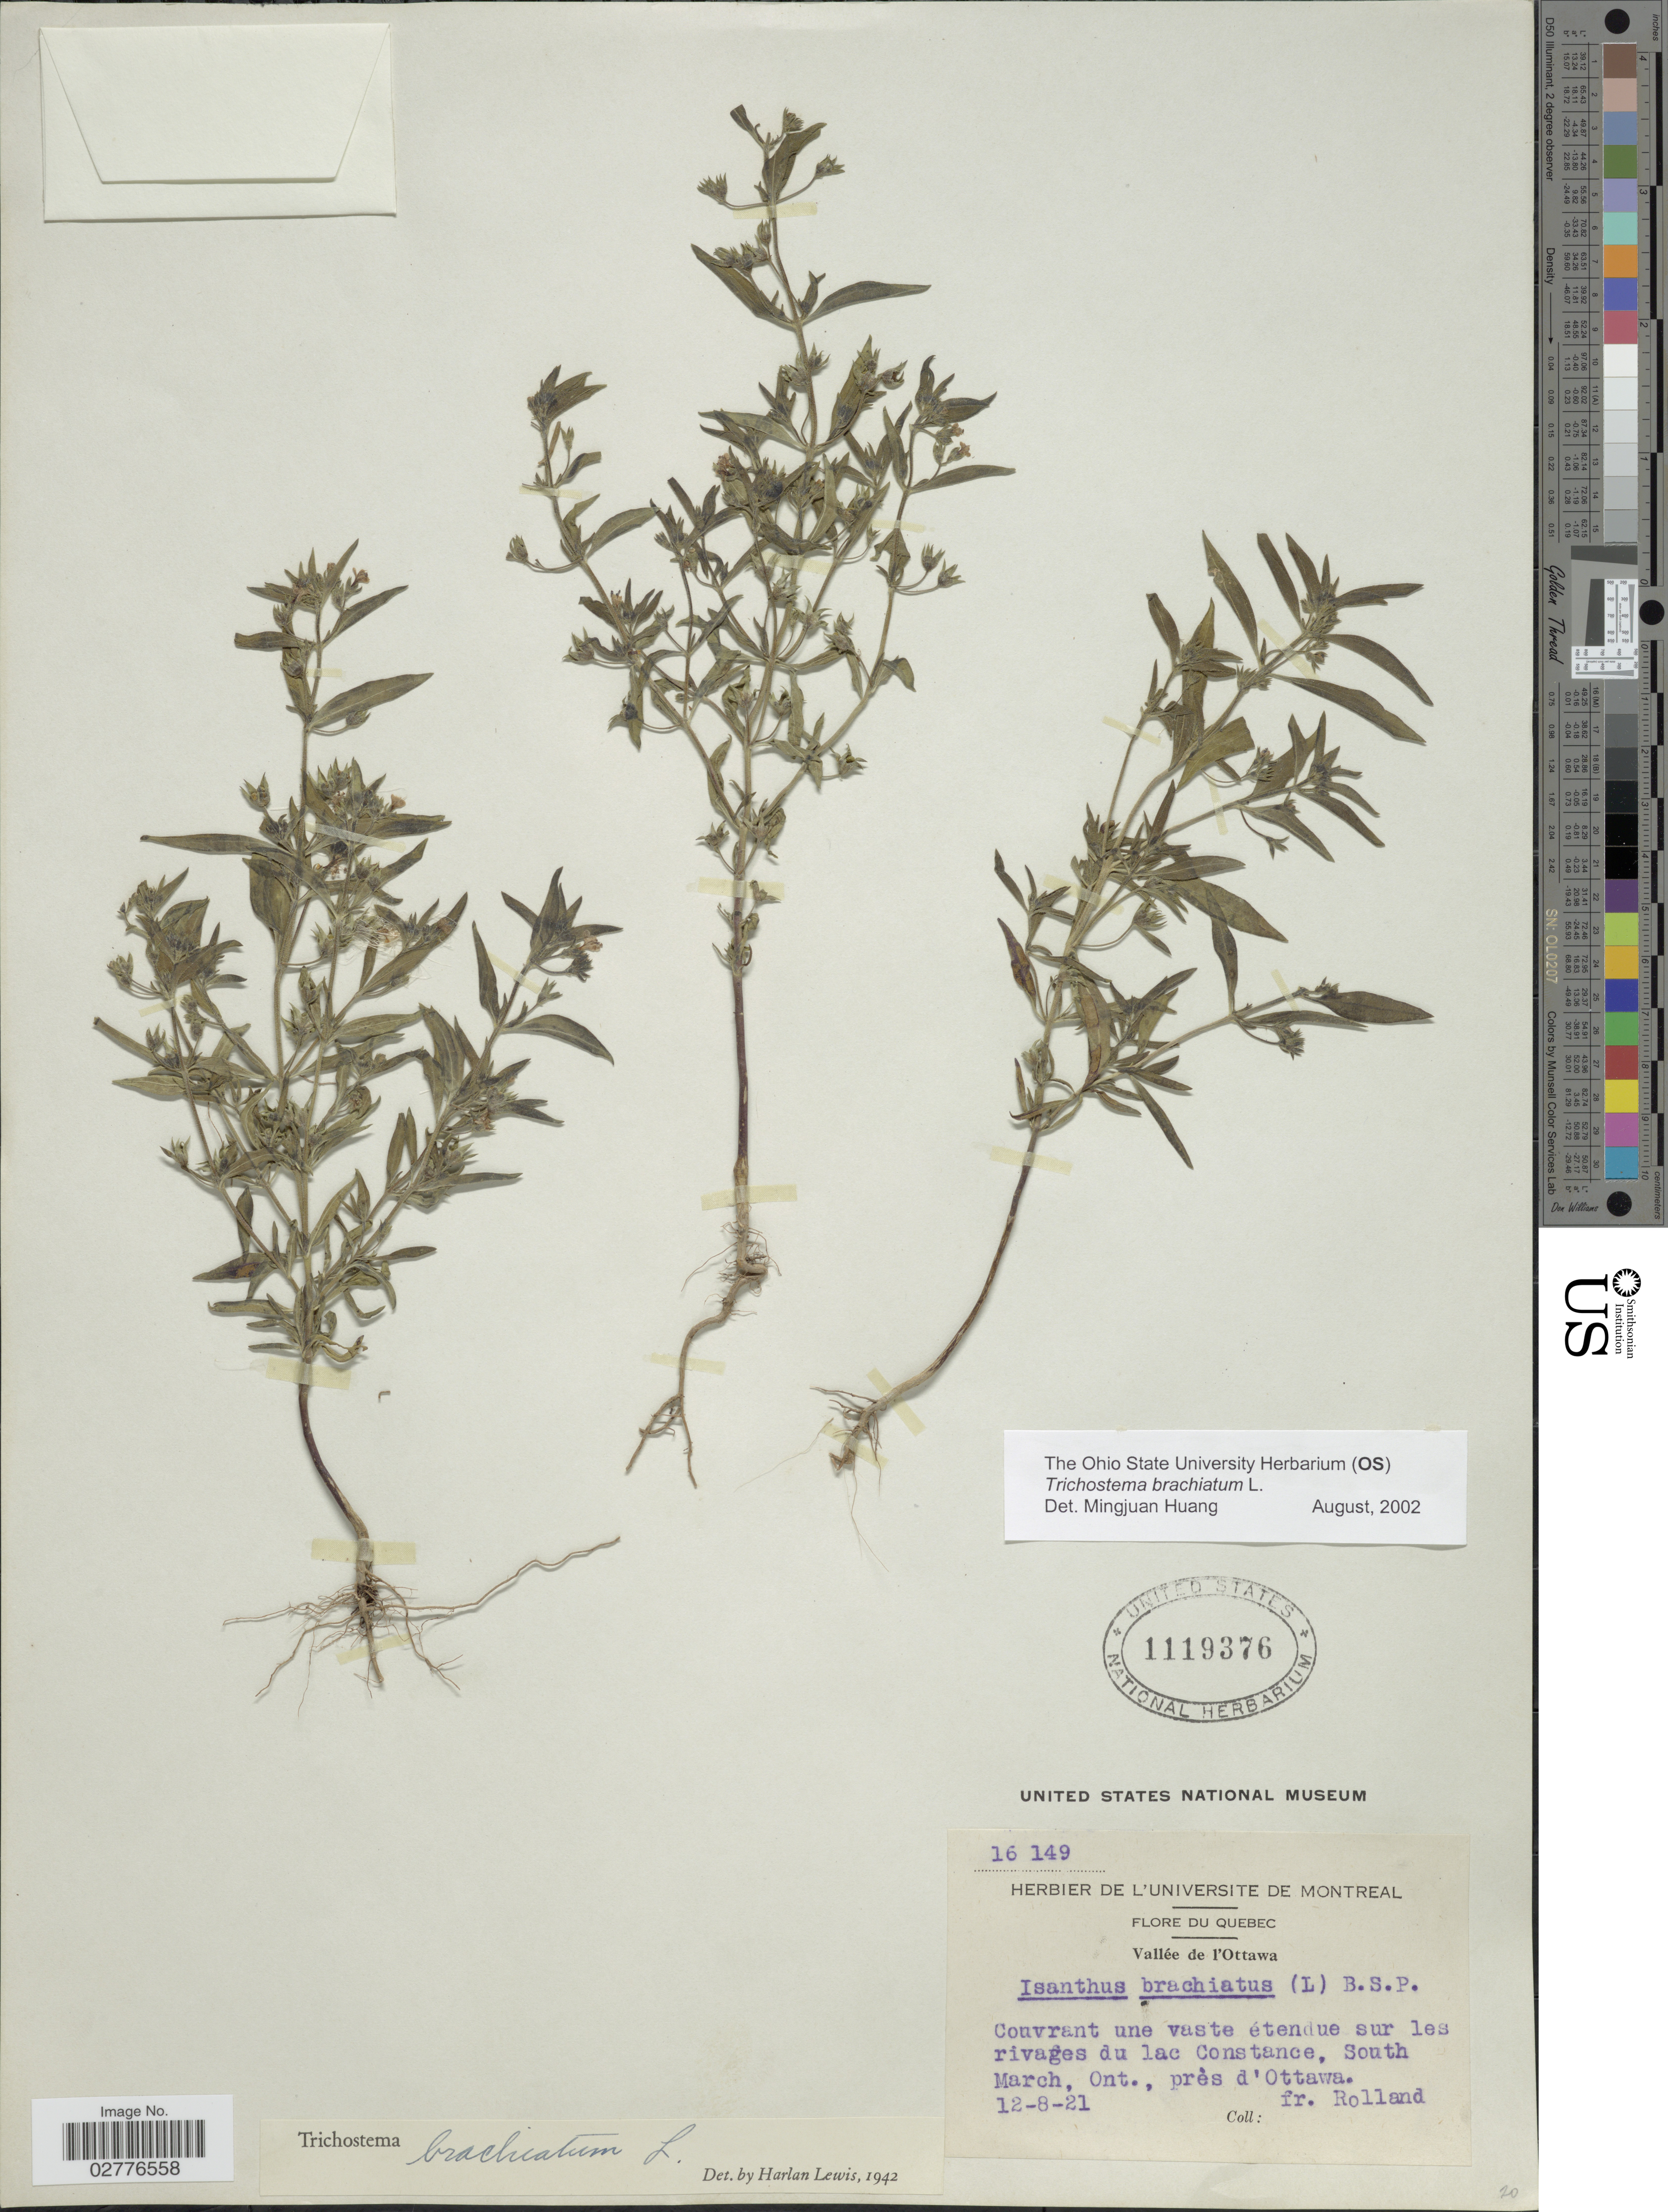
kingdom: Plantae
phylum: Tracheophyta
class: Magnoliopsida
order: Lamiales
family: Lamiaceae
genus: Trichostema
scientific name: Trichostema brachiatum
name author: L.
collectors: F. Rolland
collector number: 16149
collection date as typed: Transcribed d/m/y: 12/8/21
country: Canada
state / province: Ontario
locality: Vallée de l'Ottawa. Couvrant une vaste étendue sur les rivages du lac Constance, South March, Ont., près d'Ottawa.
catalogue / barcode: US 1119376